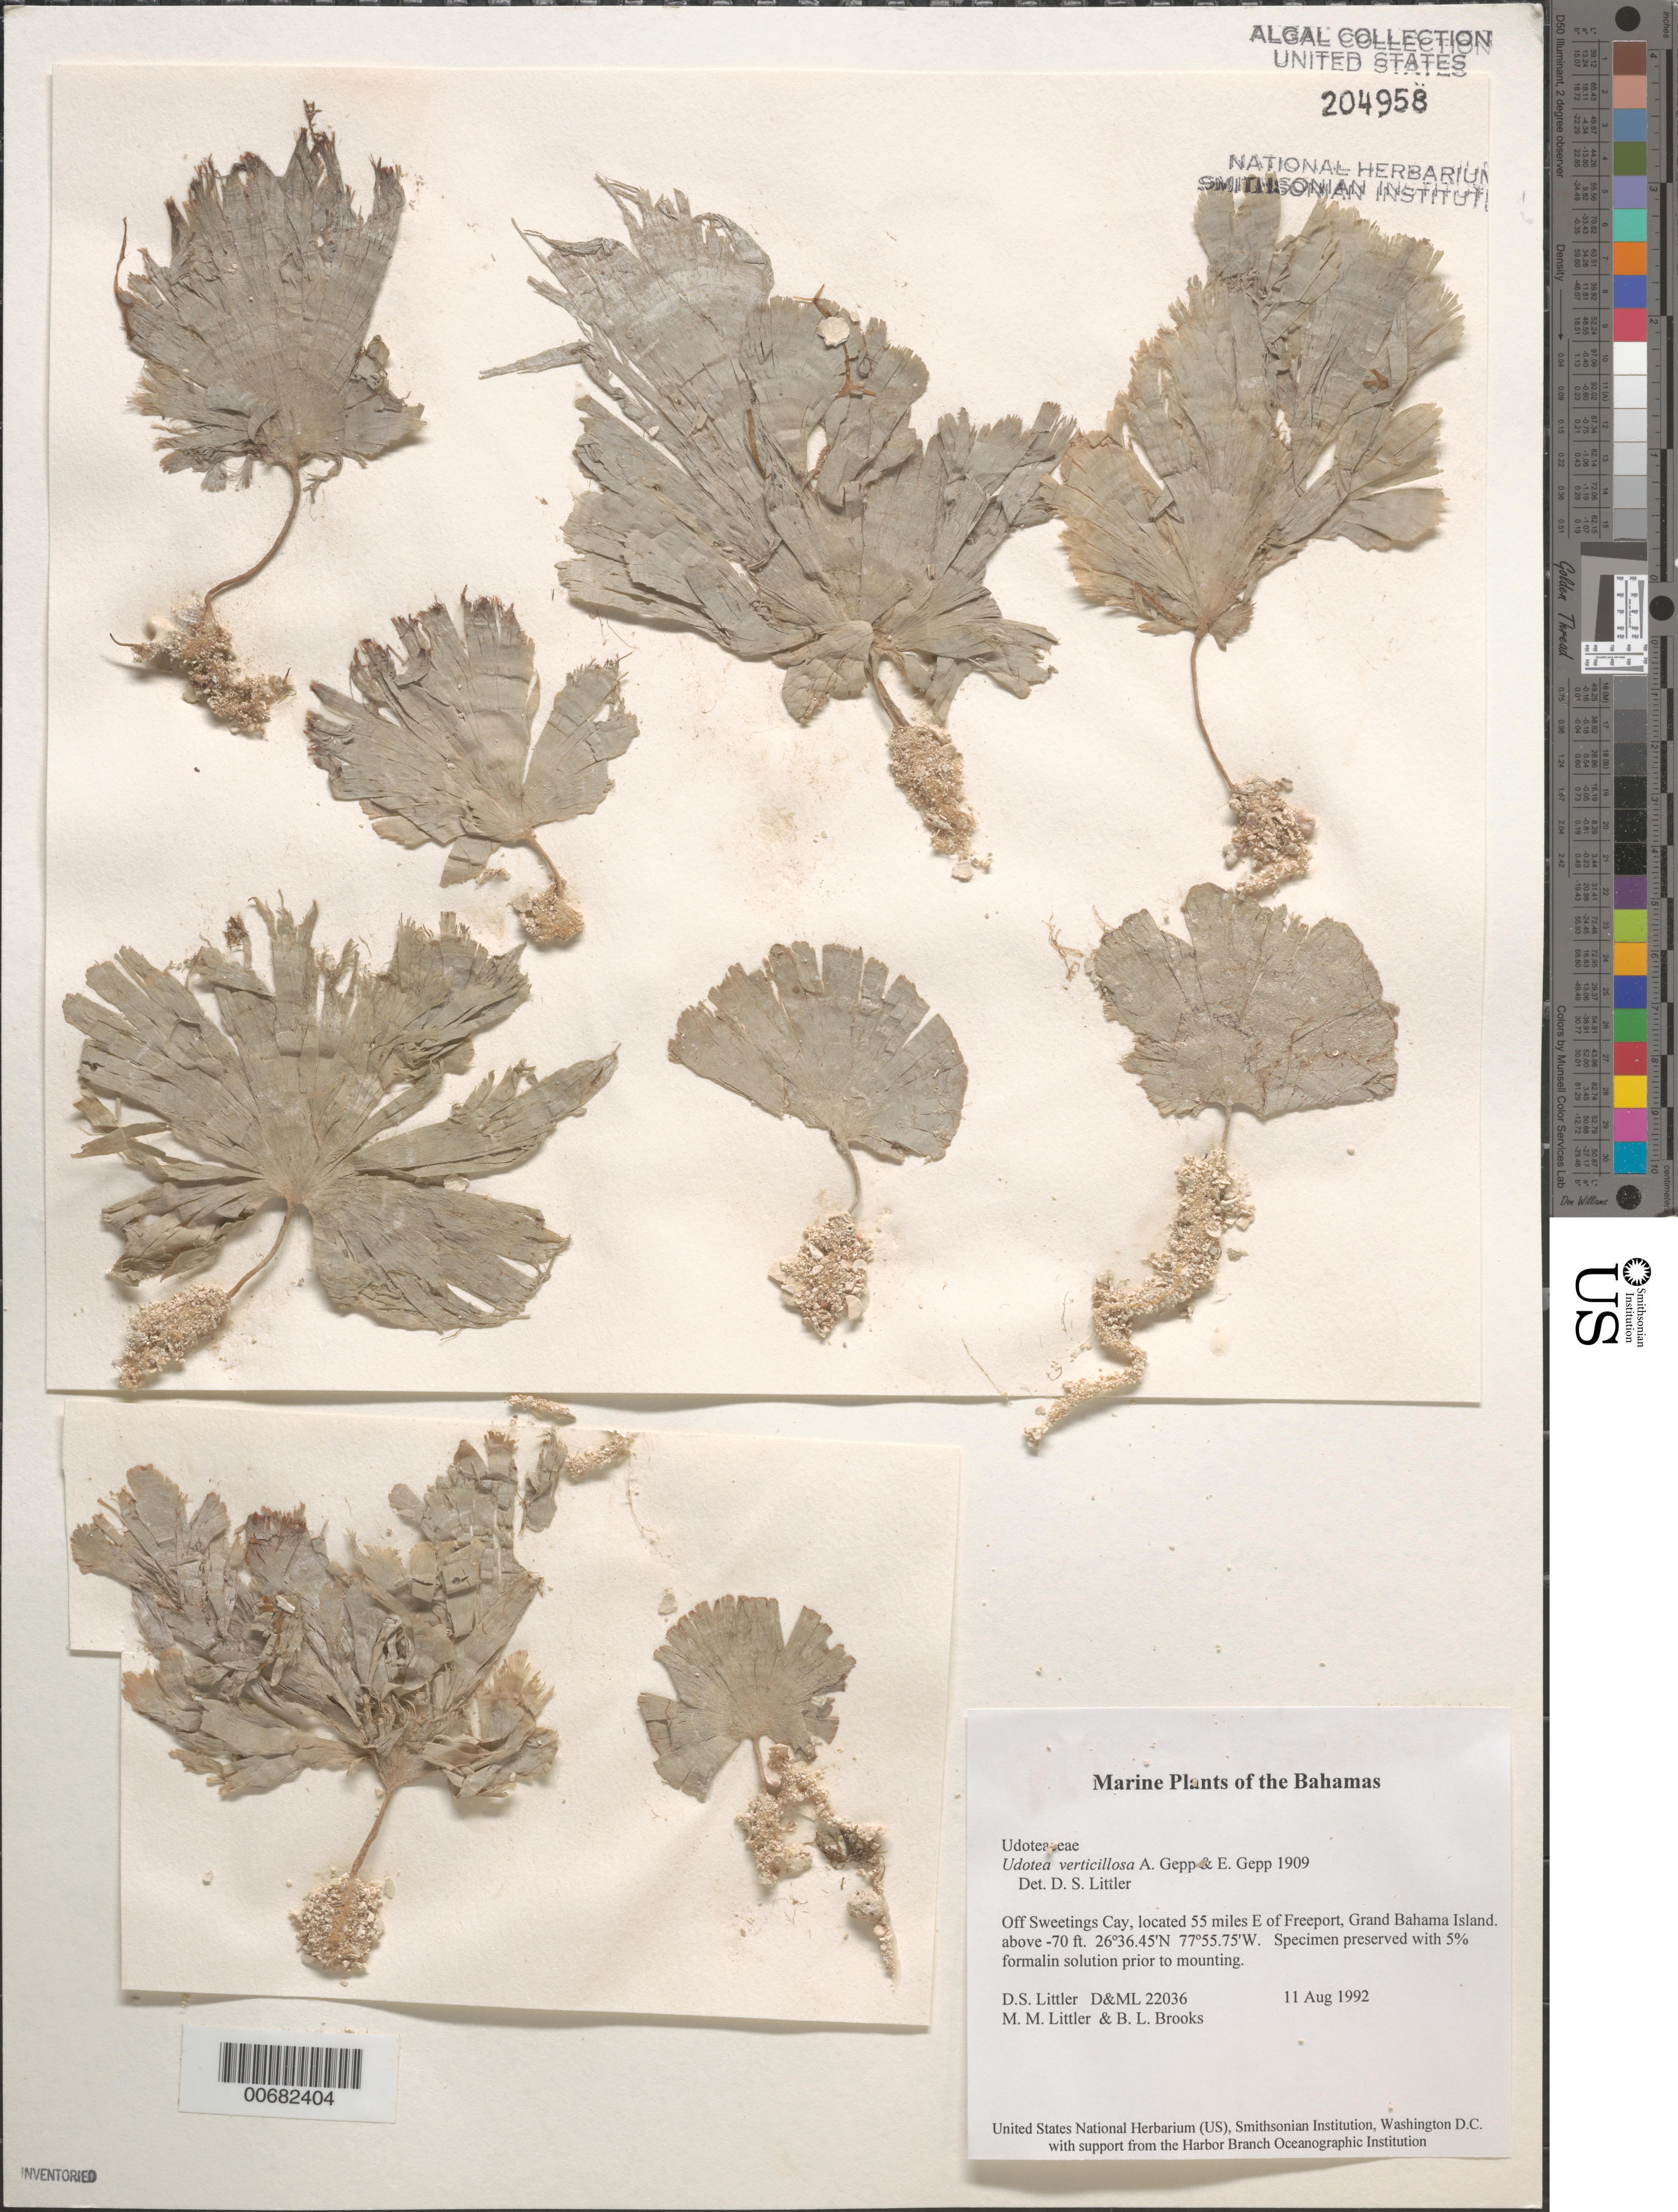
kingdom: Plantae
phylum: Chlorophyta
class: Ulvophyceae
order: Bryopsidales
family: Udoteaceae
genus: Udotea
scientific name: Udotea verticillosa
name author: A. Gepp & E. Gepp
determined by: Littler, D. S.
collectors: D. S. Littler, M. M. Littler & B. Brooks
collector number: D&ML 22036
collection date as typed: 11 Aug 1992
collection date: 1992-08-11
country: Bahamas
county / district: Grand Bahama District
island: Sweetings Cay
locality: Off Sweetings Cay, 55 miles east of Freeport, Grand Bahama Island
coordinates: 26 36.45' N, 77 55.75' W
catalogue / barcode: US 204958